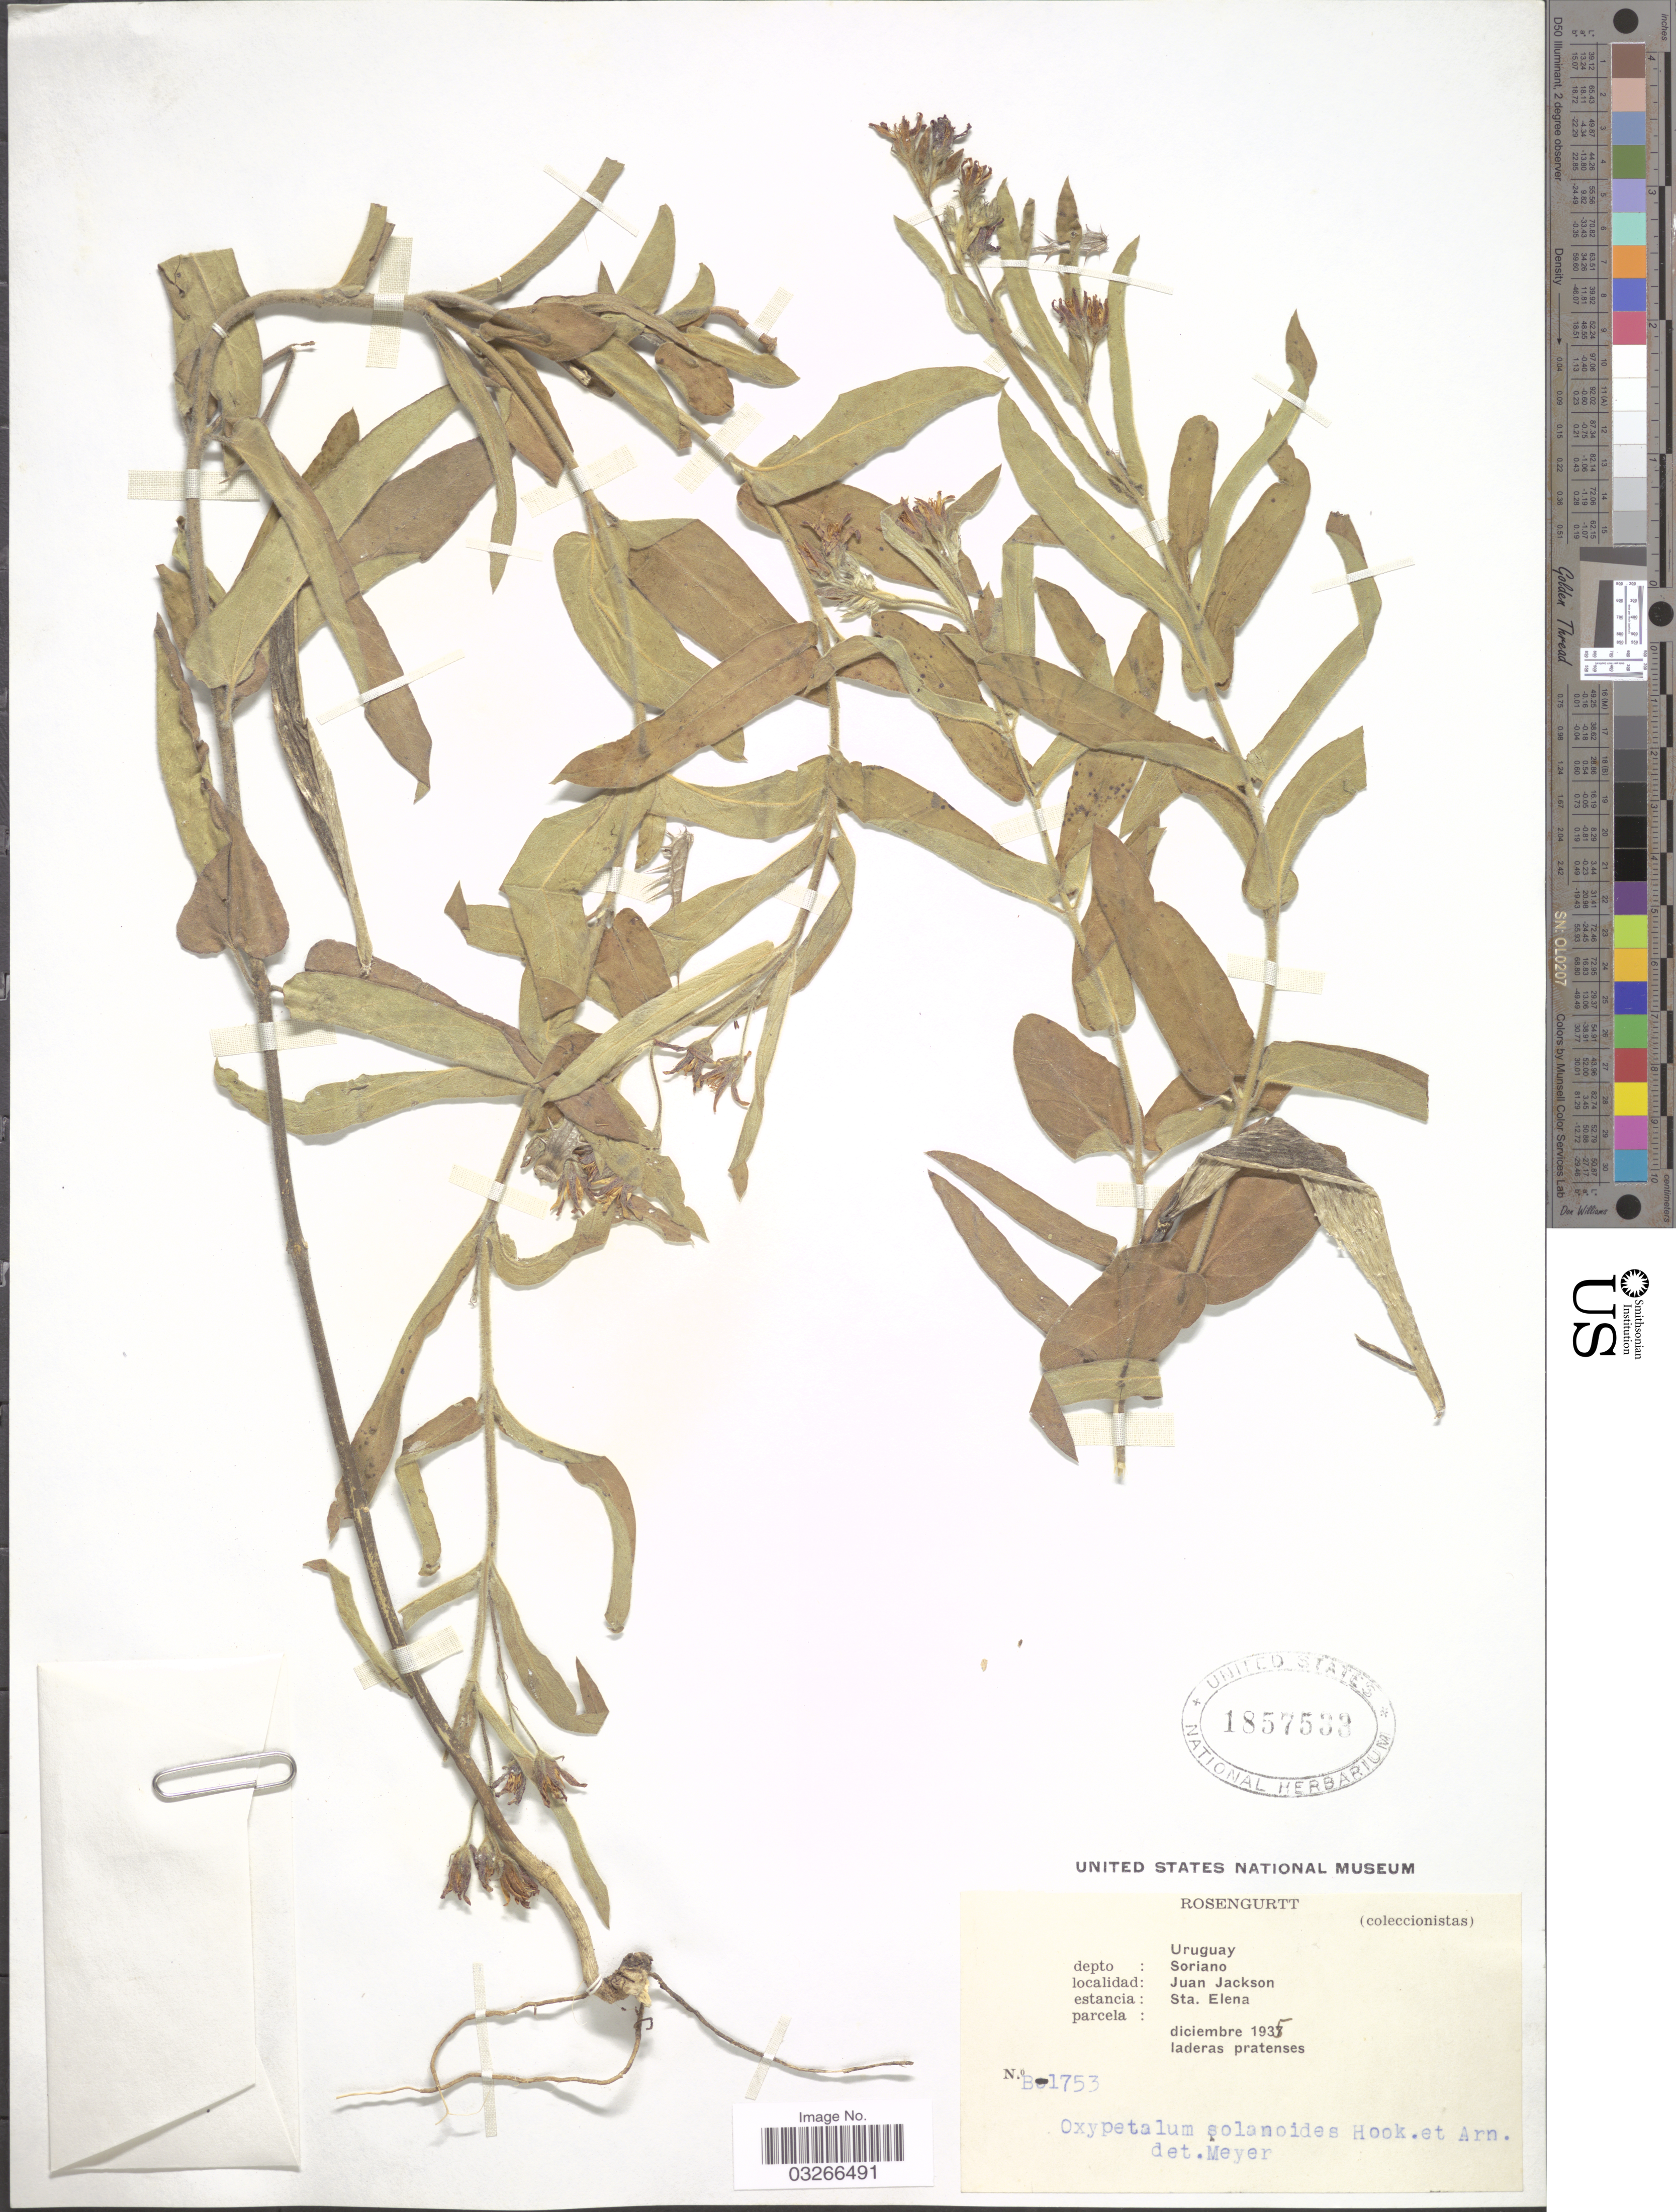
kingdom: Plantae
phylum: Tracheophyta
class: Magnoliopsida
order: Gentianales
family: Apocynaceae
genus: Oxypetalum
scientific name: Oxypetalum solanoides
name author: Hook. & Arn.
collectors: Rosengurtt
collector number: B-1753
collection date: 1935-12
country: Uruguay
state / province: Soriano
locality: Depto: Soriano. Juan Jackson. Estancia: Sta. Elena.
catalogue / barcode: US 1857533